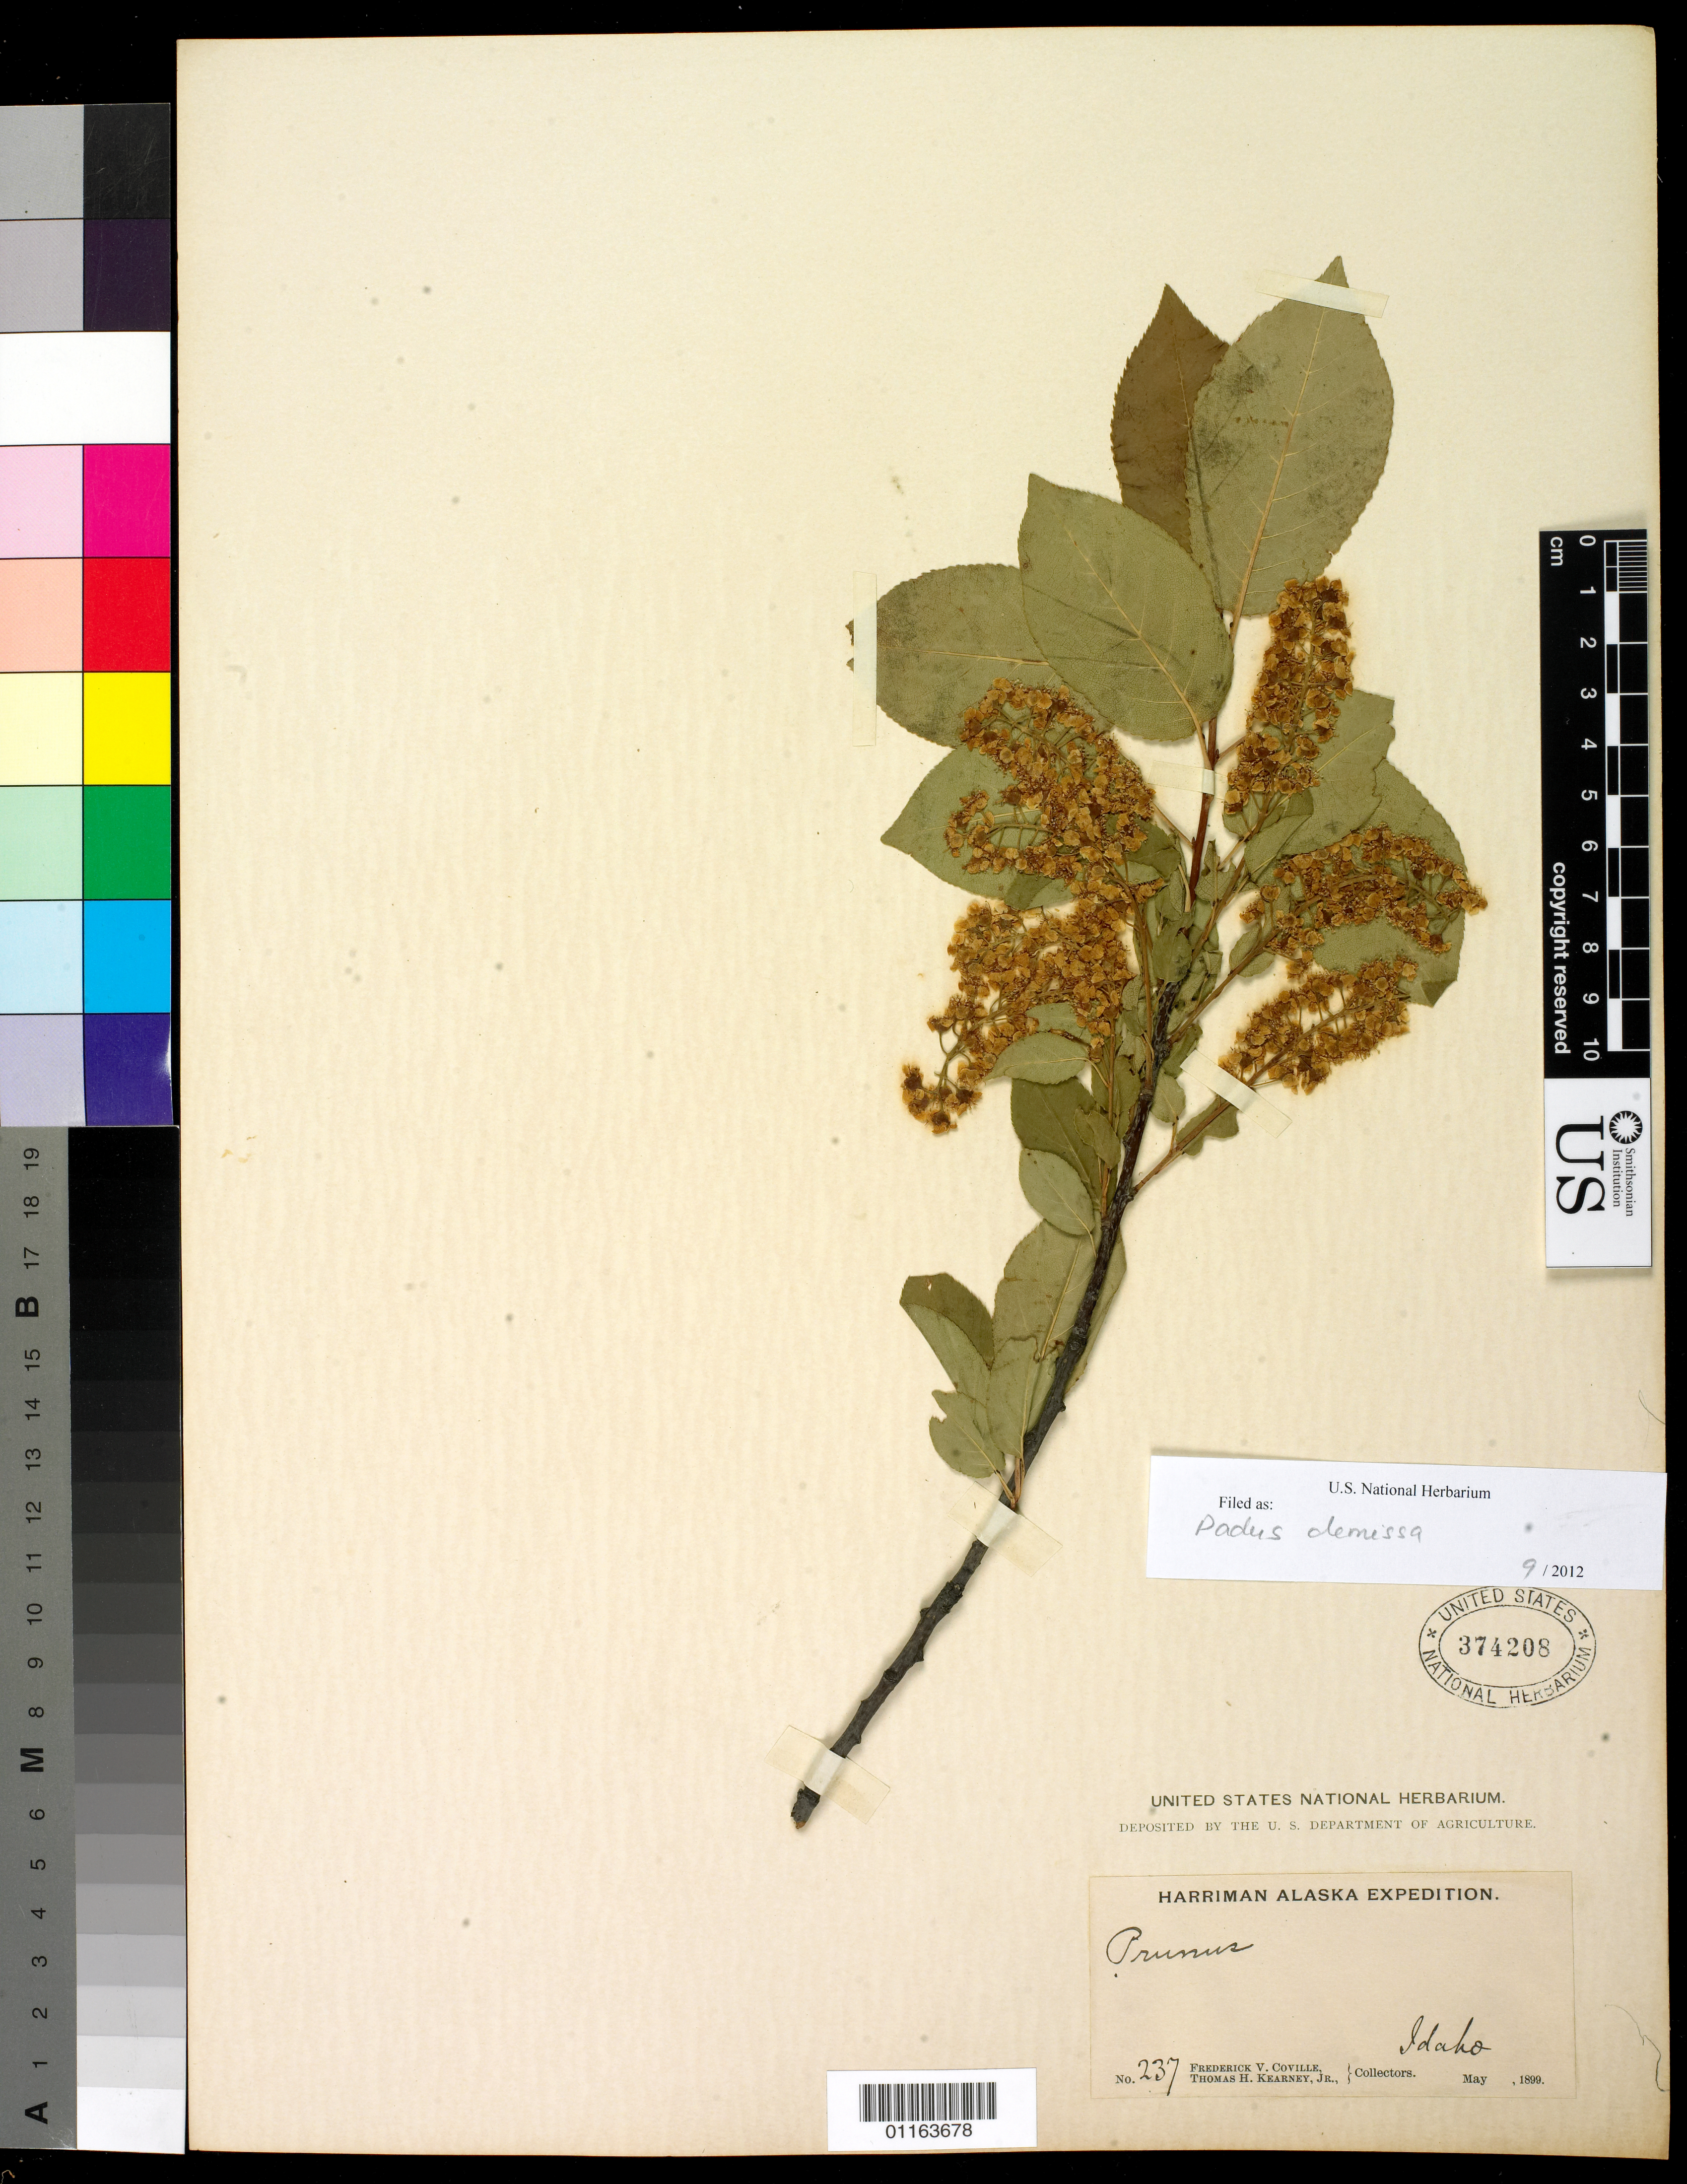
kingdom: Plantae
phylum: Tracheophyta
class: Magnoliopsida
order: Rosales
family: Rosaceae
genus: Prunus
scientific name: Prunus virginiana var. demissa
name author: (Nutt.) Torr.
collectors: F. V. Coville & T. H. Kearney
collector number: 237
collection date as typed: May 1899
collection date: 1899-05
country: United States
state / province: Idaho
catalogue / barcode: US 374208